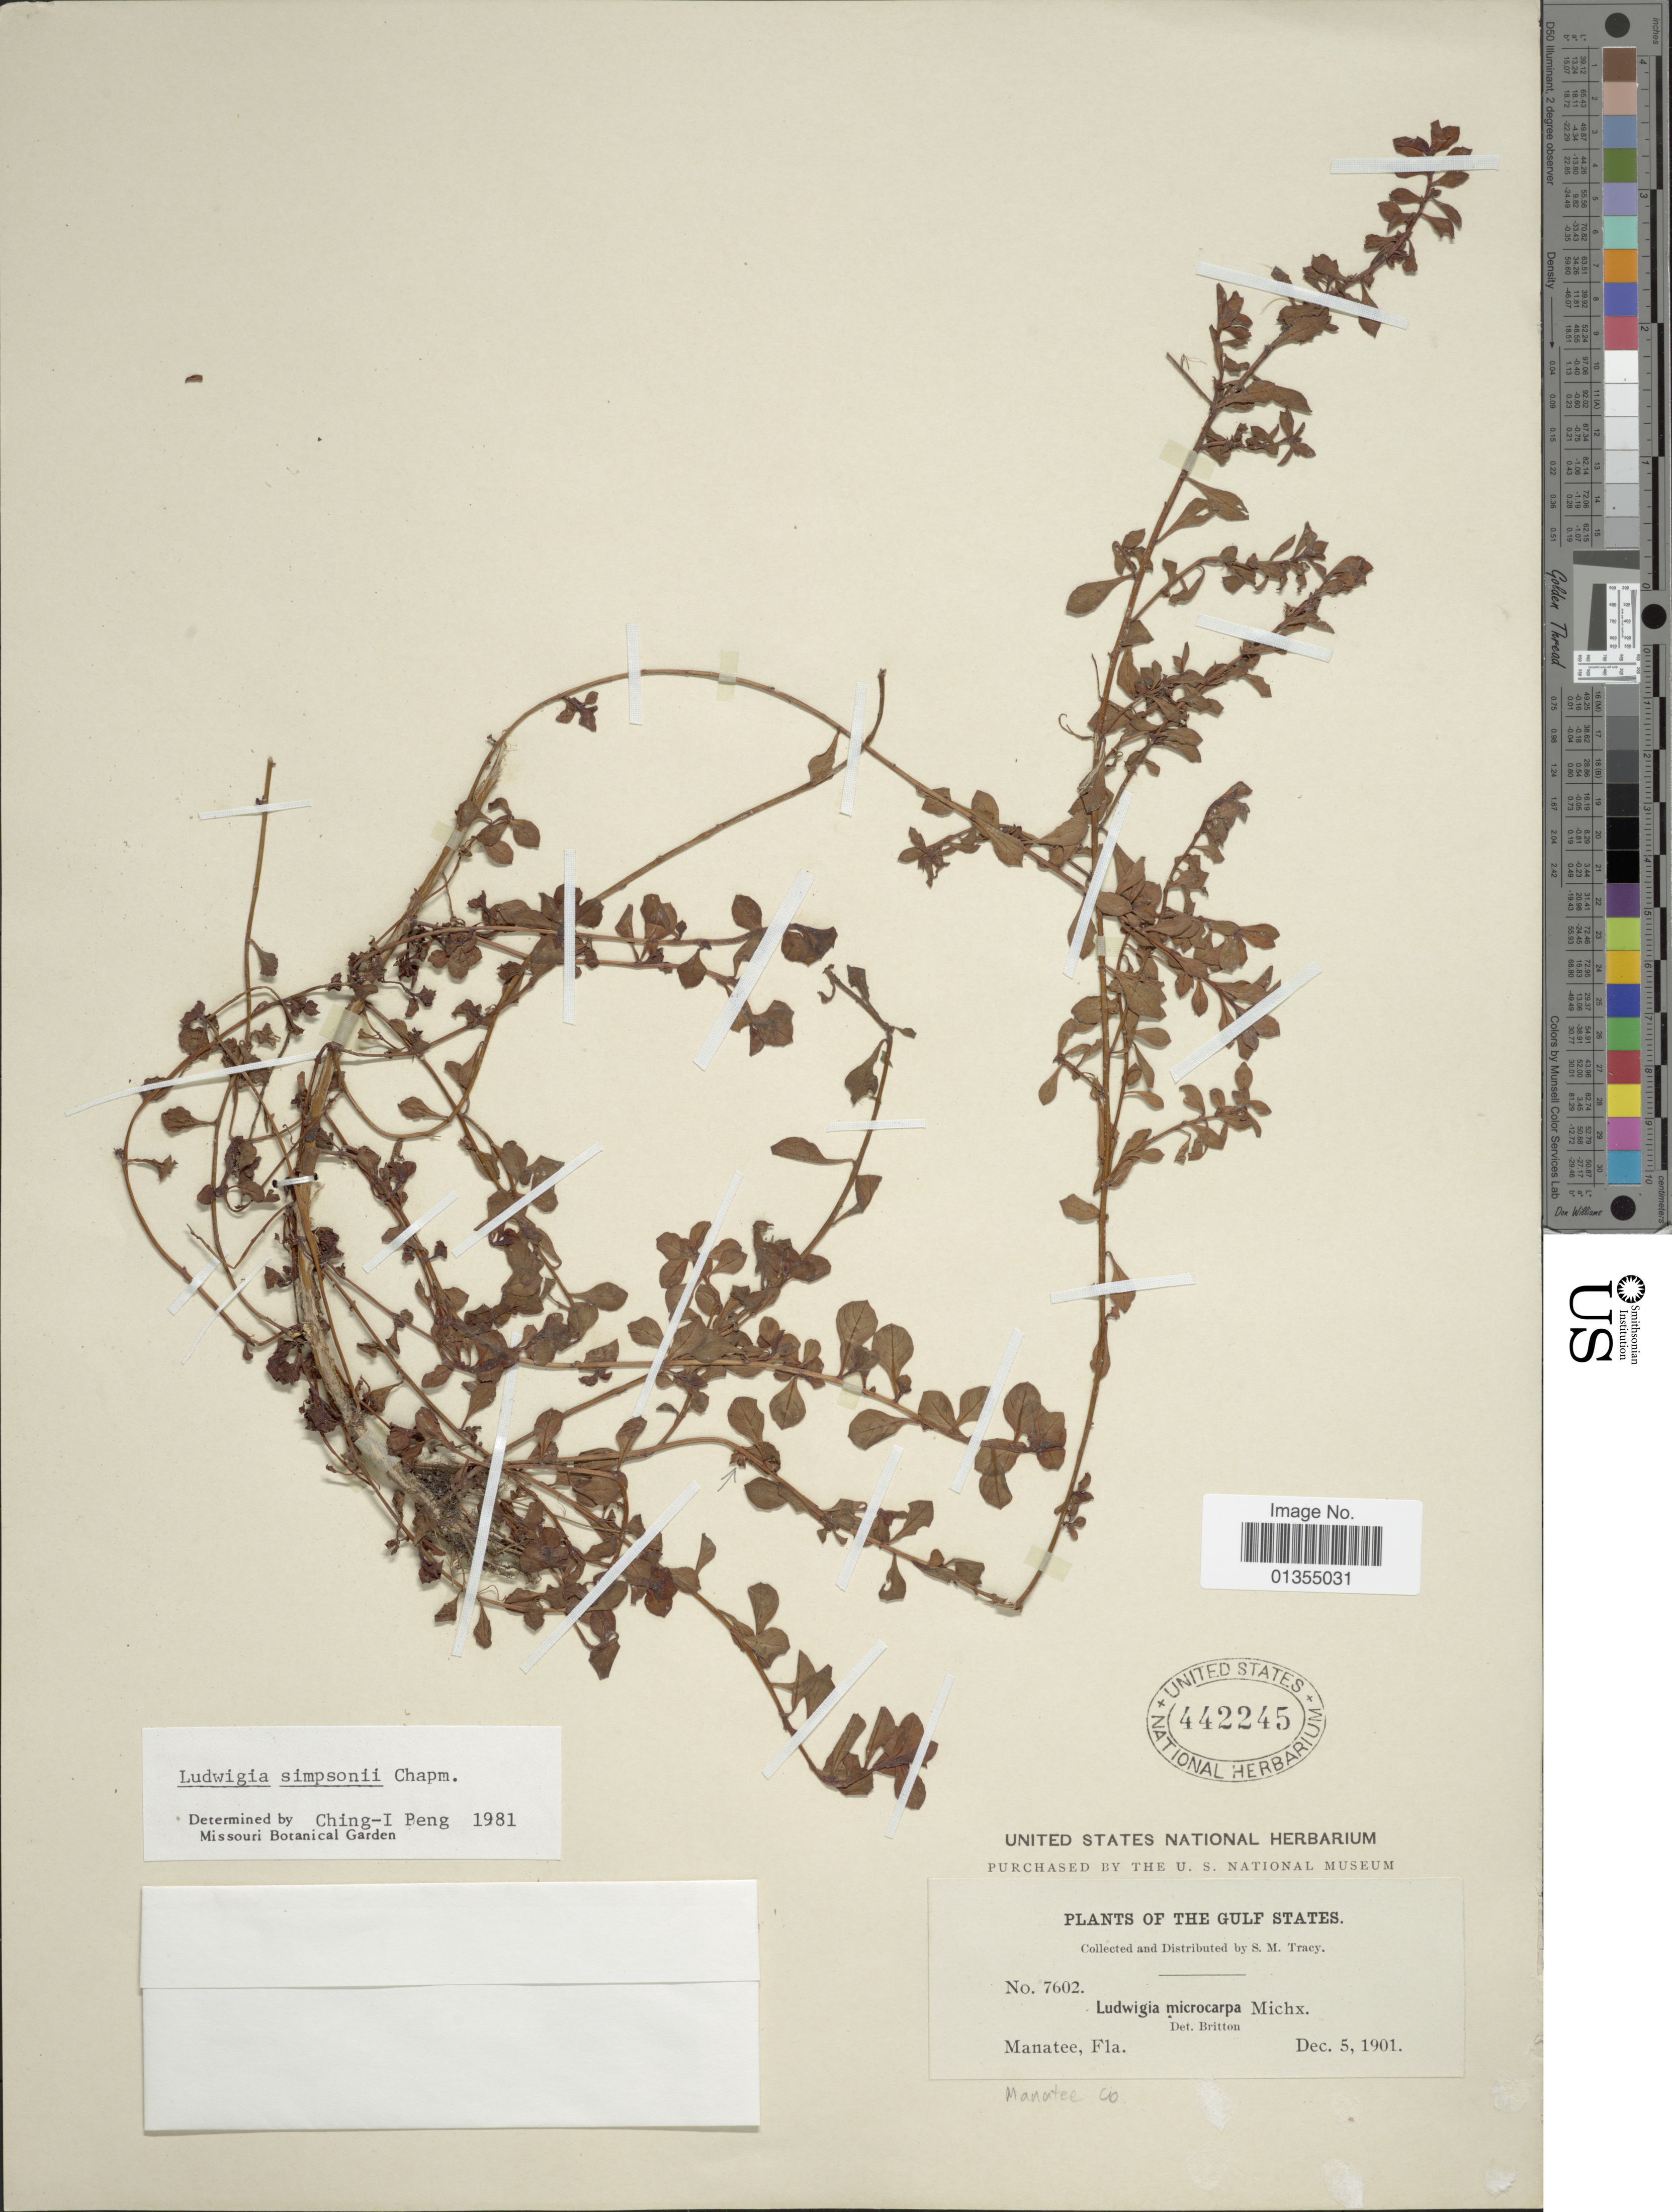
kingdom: Plantae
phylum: Tracheophyta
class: Magnoliopsida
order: Myrtales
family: Onagraceae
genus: Ludwigia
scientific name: Ludwigia simpsonii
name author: Chapm.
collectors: S. M. Tracy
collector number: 7602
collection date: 1901-12-05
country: United States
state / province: Florida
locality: Manatee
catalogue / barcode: US 442245